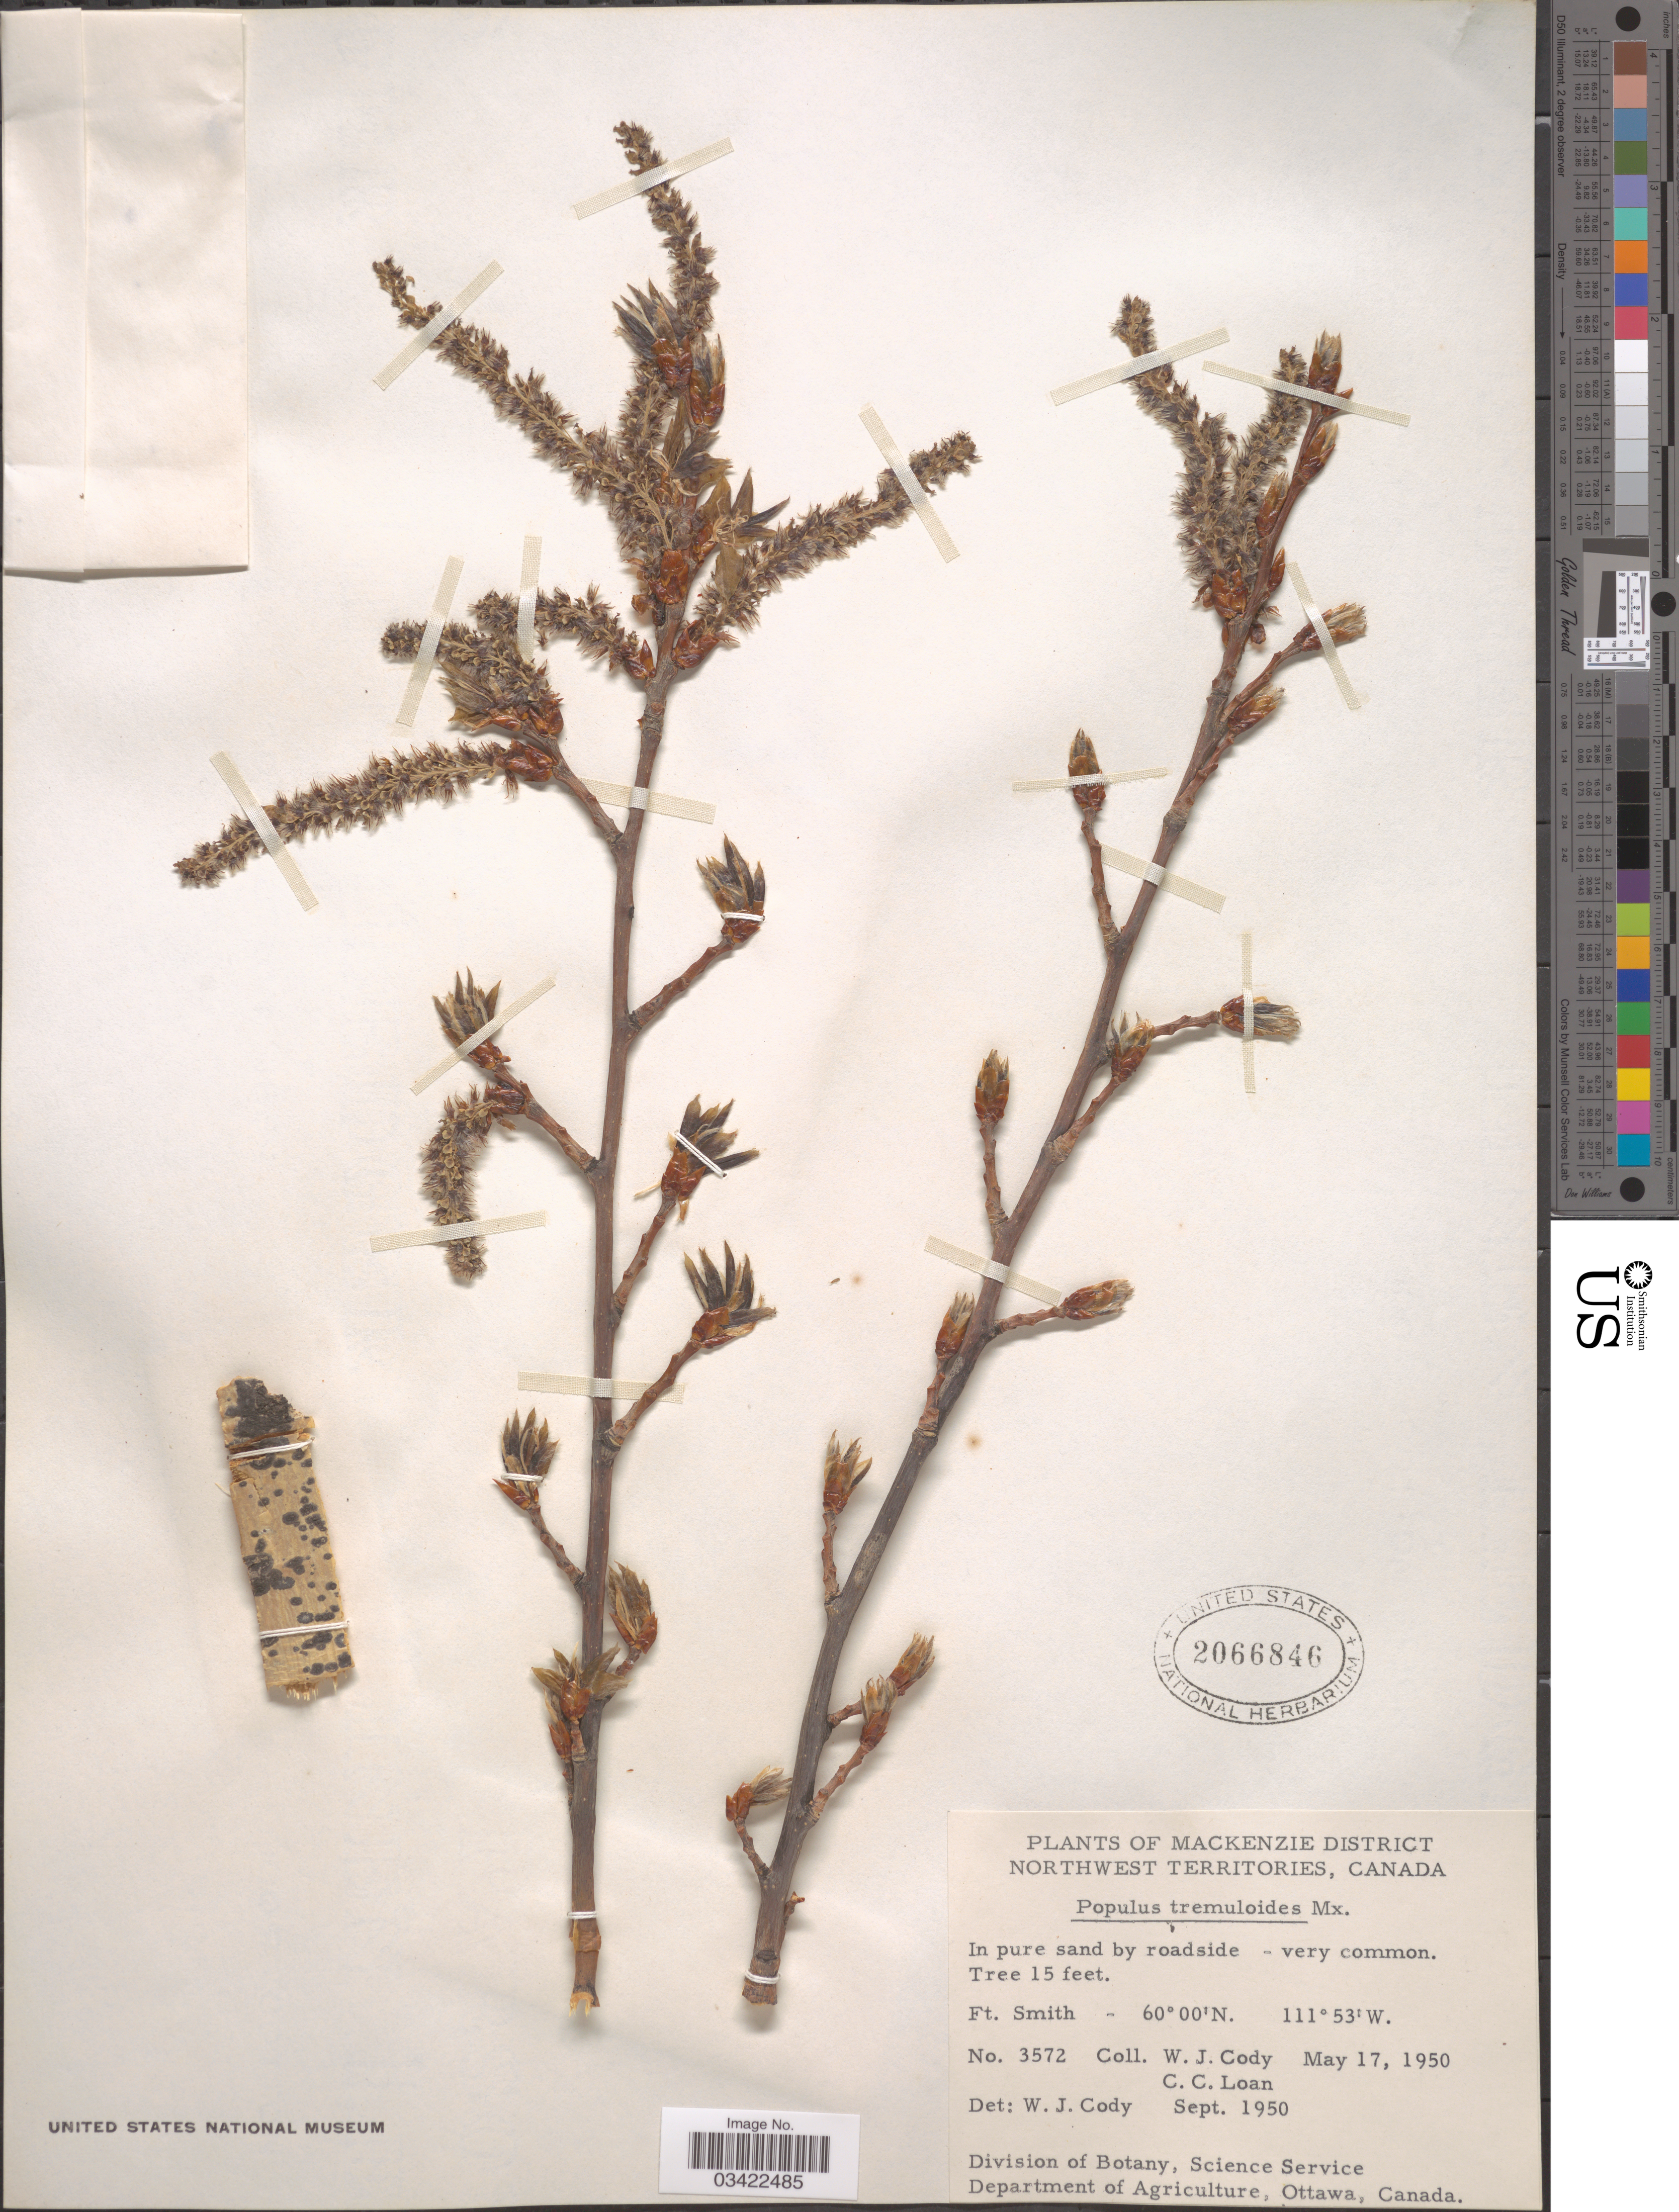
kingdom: Plantae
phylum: Tracheophyta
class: Magnoliopsida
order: Malpighiales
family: Salicaceae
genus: Populus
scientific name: Populus tremuloides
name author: Michx.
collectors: W. Cody & C. Loan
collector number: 3572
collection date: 1950-05-17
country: Canada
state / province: Northwest Territories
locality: Mackenzie District. Ft. Smith.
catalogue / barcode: US 2066846